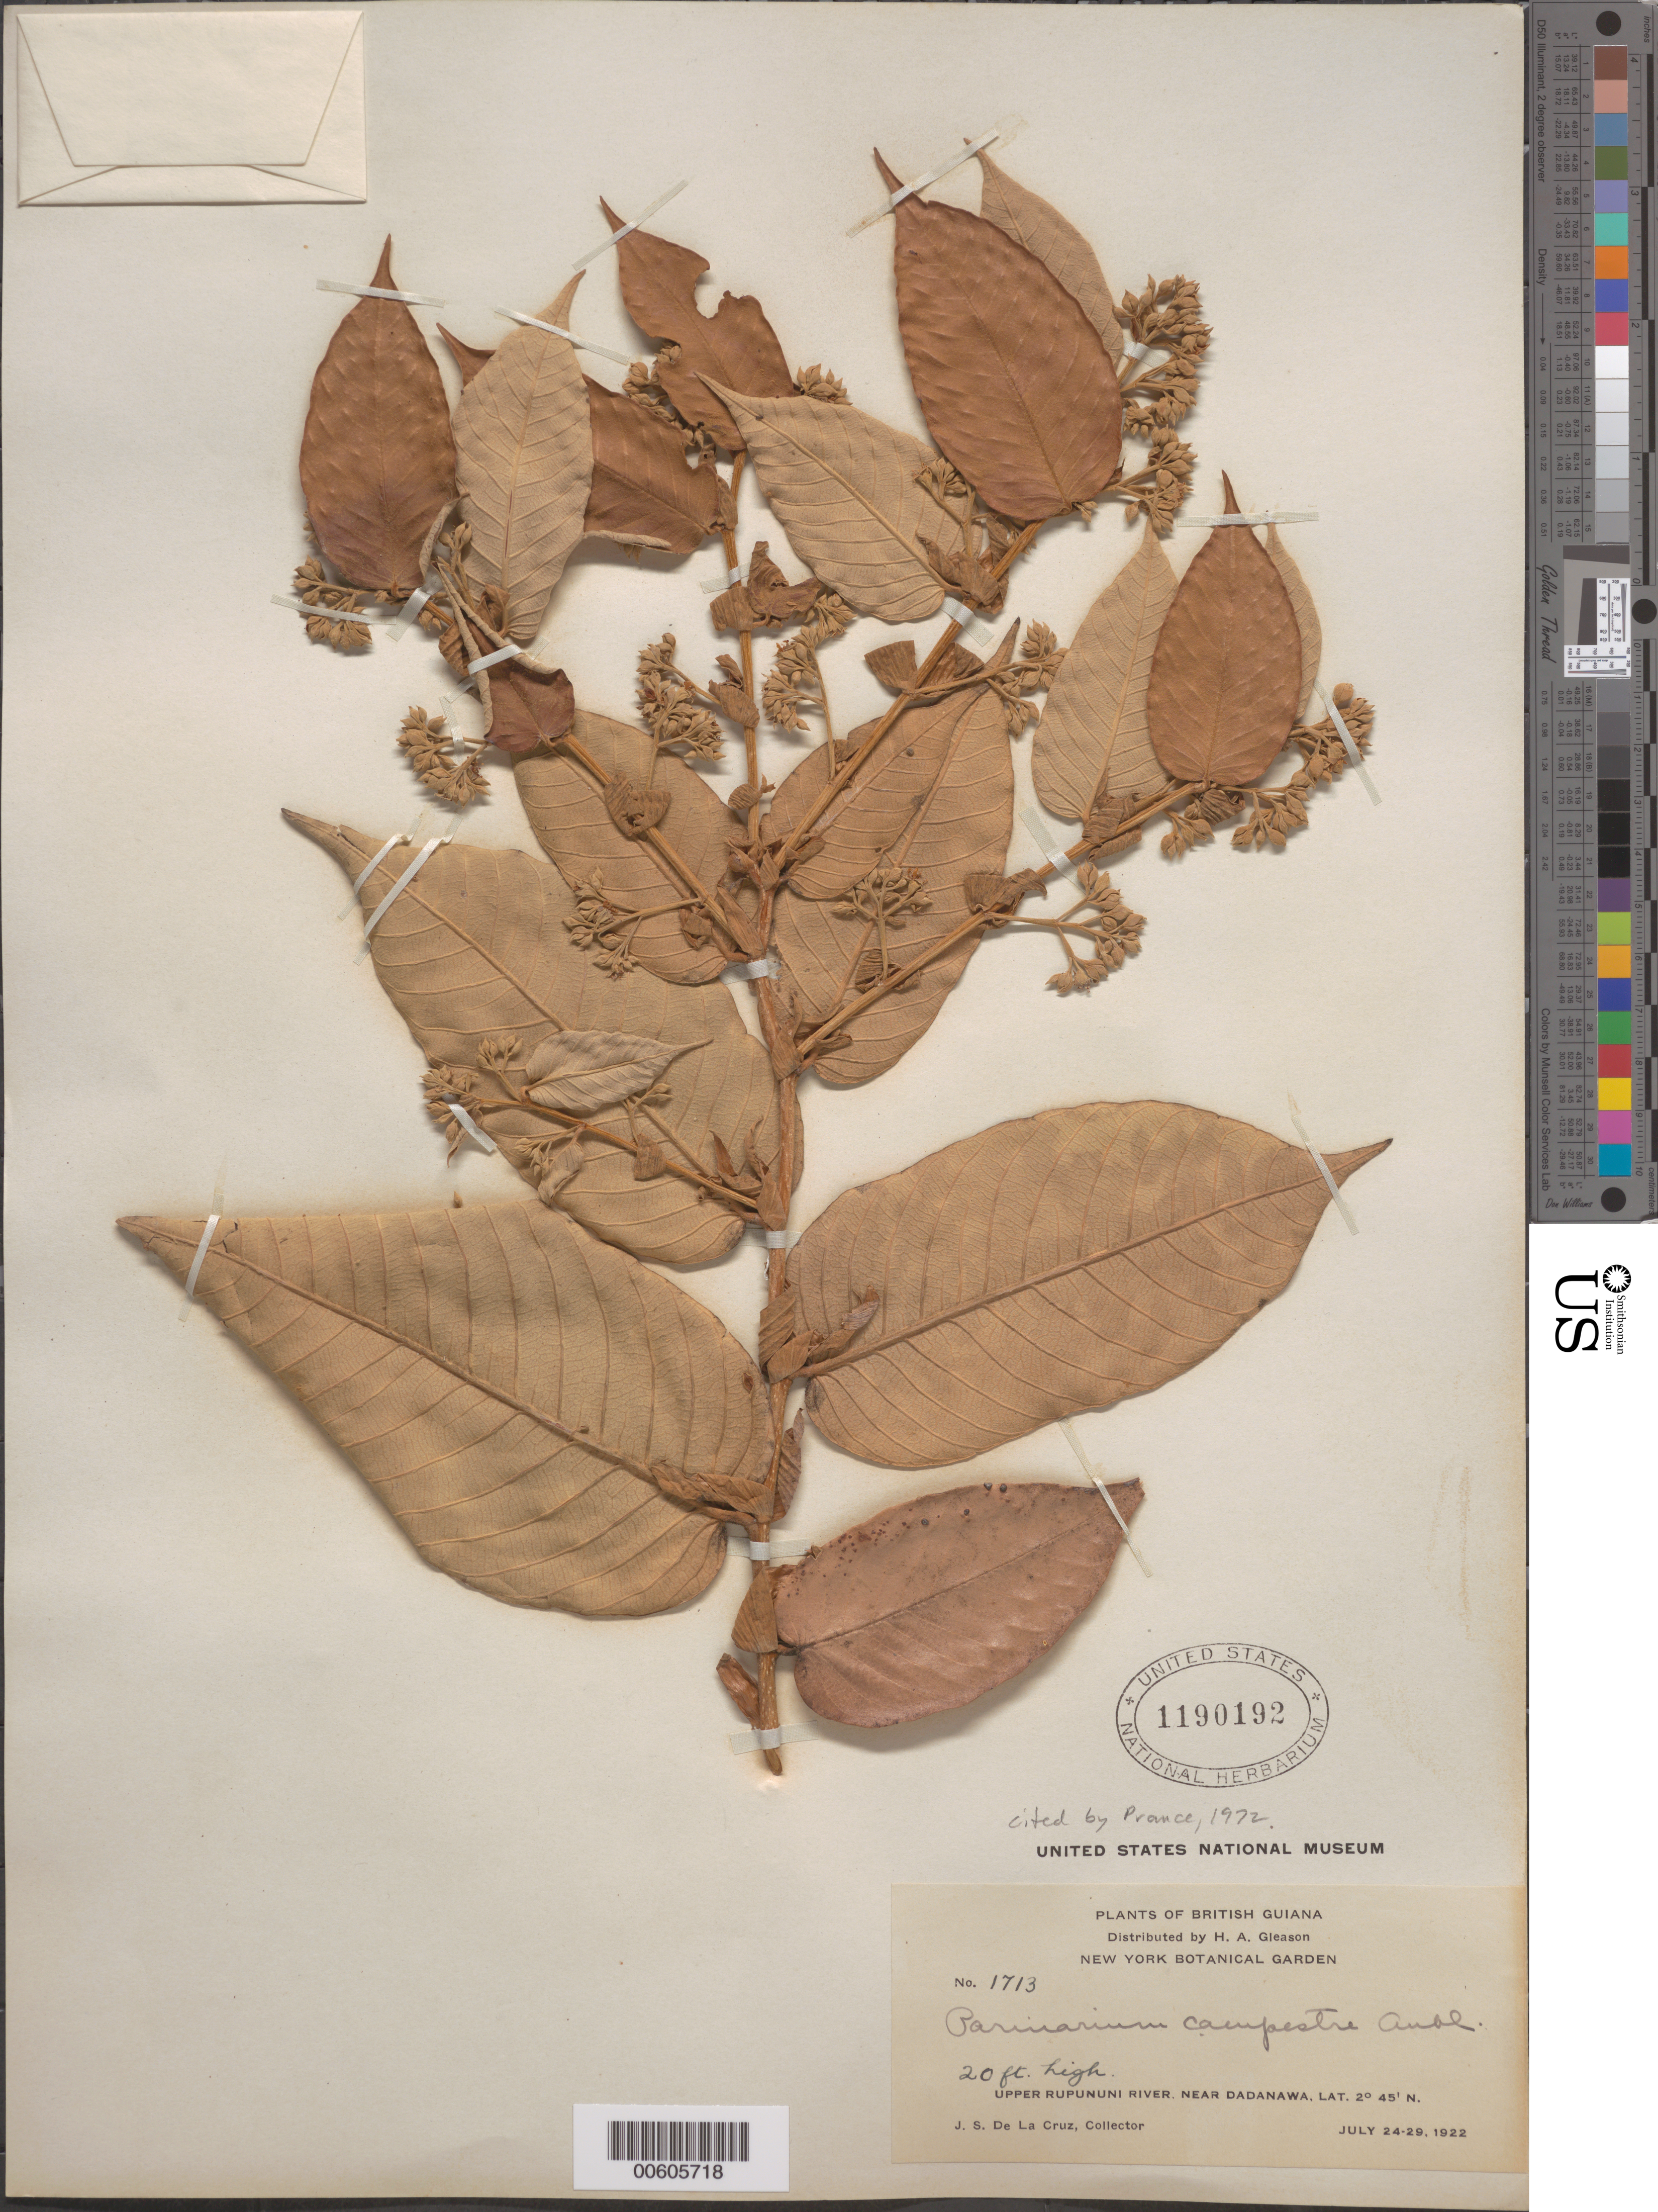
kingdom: Plantae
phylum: Tracheophyta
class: Magnoliopsida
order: Malpighiales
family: Chrysobalanaceae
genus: Parinari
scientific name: Parinari campestris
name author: Aubl.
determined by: Prance, G. T.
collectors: J. S. de la Cruz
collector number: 1713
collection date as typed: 24-Jul-22 to 29-Jul-22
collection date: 1922-07-24/1922-07-29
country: Guyana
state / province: U. Takutu-U. Essequibo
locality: Dadanawa, near, upper Rupununi R.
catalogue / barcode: US 1190192